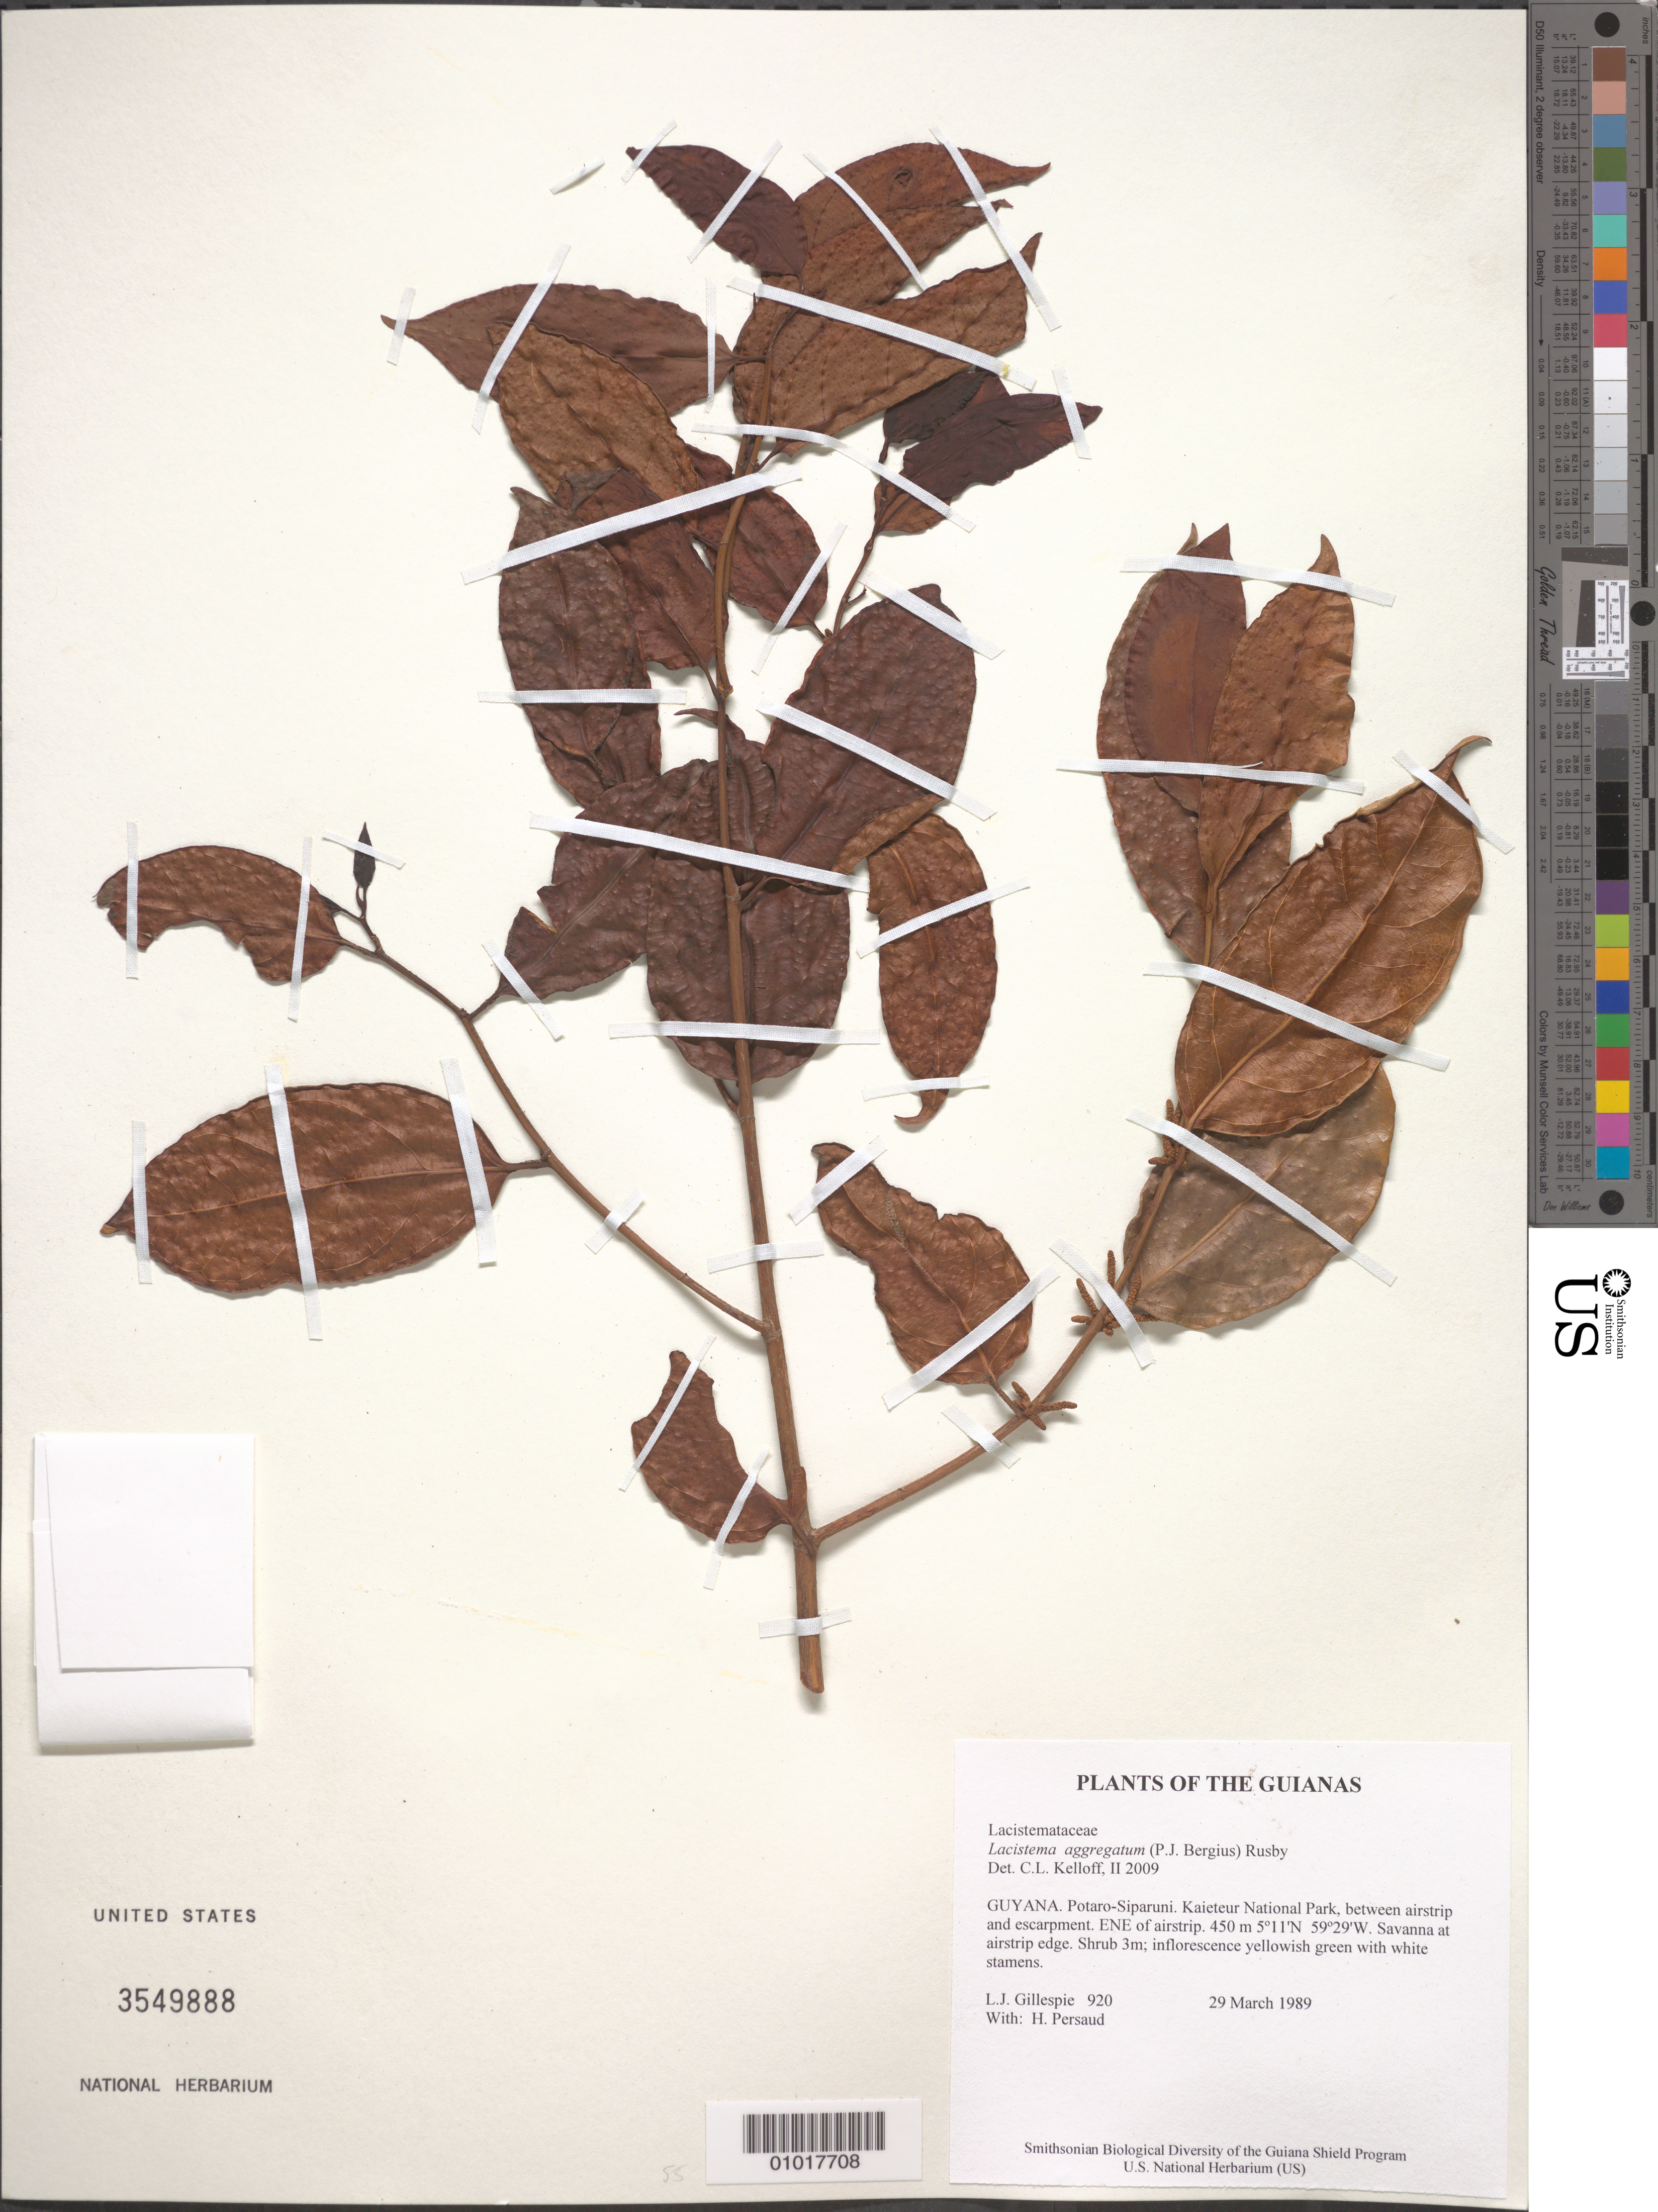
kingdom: Plantae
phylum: Tracheophyta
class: Magnoliopsida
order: Malpighiales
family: Lacistemataceae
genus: Lacistema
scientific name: Lacistema aggregatum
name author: (P.J. Bergius) Rusby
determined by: Kelloff, Carol L., (US), Smithsonian Institution - National Museum of Natural History (UNITED STATES)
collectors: L. J. Gillespie & H. Persaud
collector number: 920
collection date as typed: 29 March 1989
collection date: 1989-03-29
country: Guyana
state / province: Potaro-Siparuni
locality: Kaieteur National Park, between airstrip and escarpment. ENE of airstrip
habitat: Savanna at airstrip edge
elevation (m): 450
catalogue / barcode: US 3549888